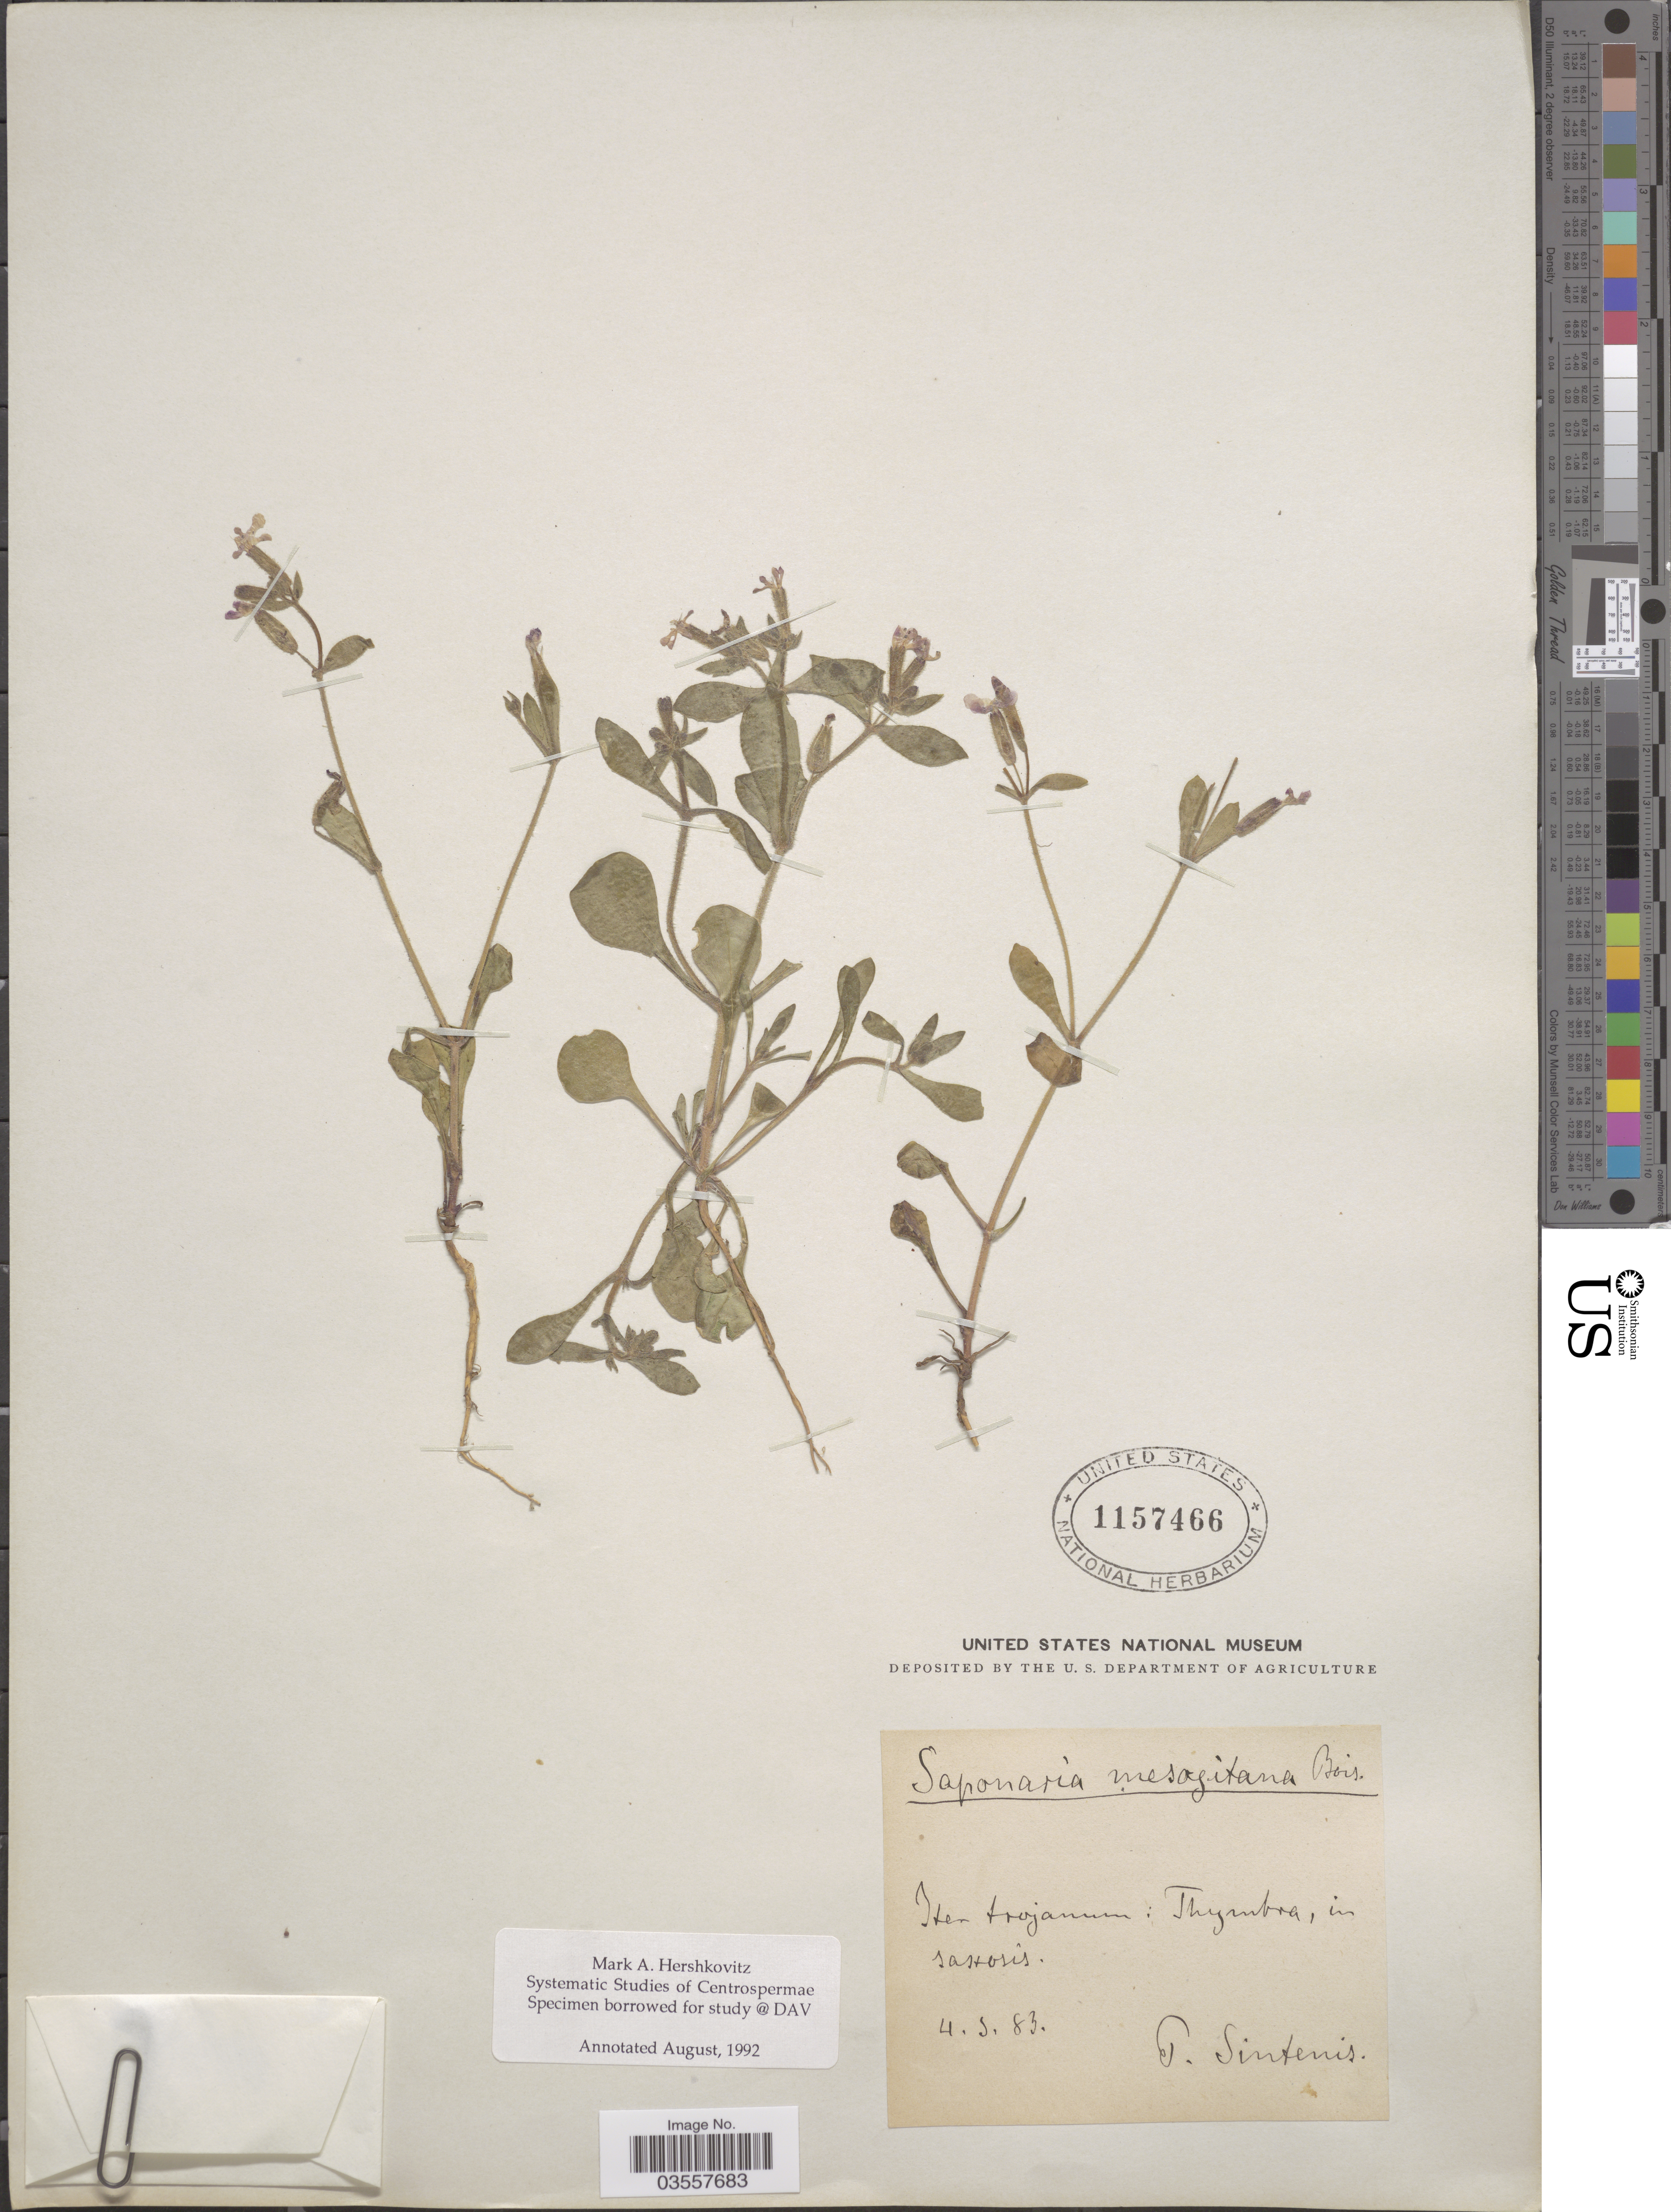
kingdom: Plantae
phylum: Tracheophyta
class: Magnoliopsida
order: Caryophyllales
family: Caryophyllaceae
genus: Saponaria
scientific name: Saponaria mesogitana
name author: Boiss.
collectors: P. Sintenis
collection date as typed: Transcribed d/m/y: 4/5/83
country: Turkey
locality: Iter trojanum: Thymbra, in saxosis.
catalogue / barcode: US 1157466